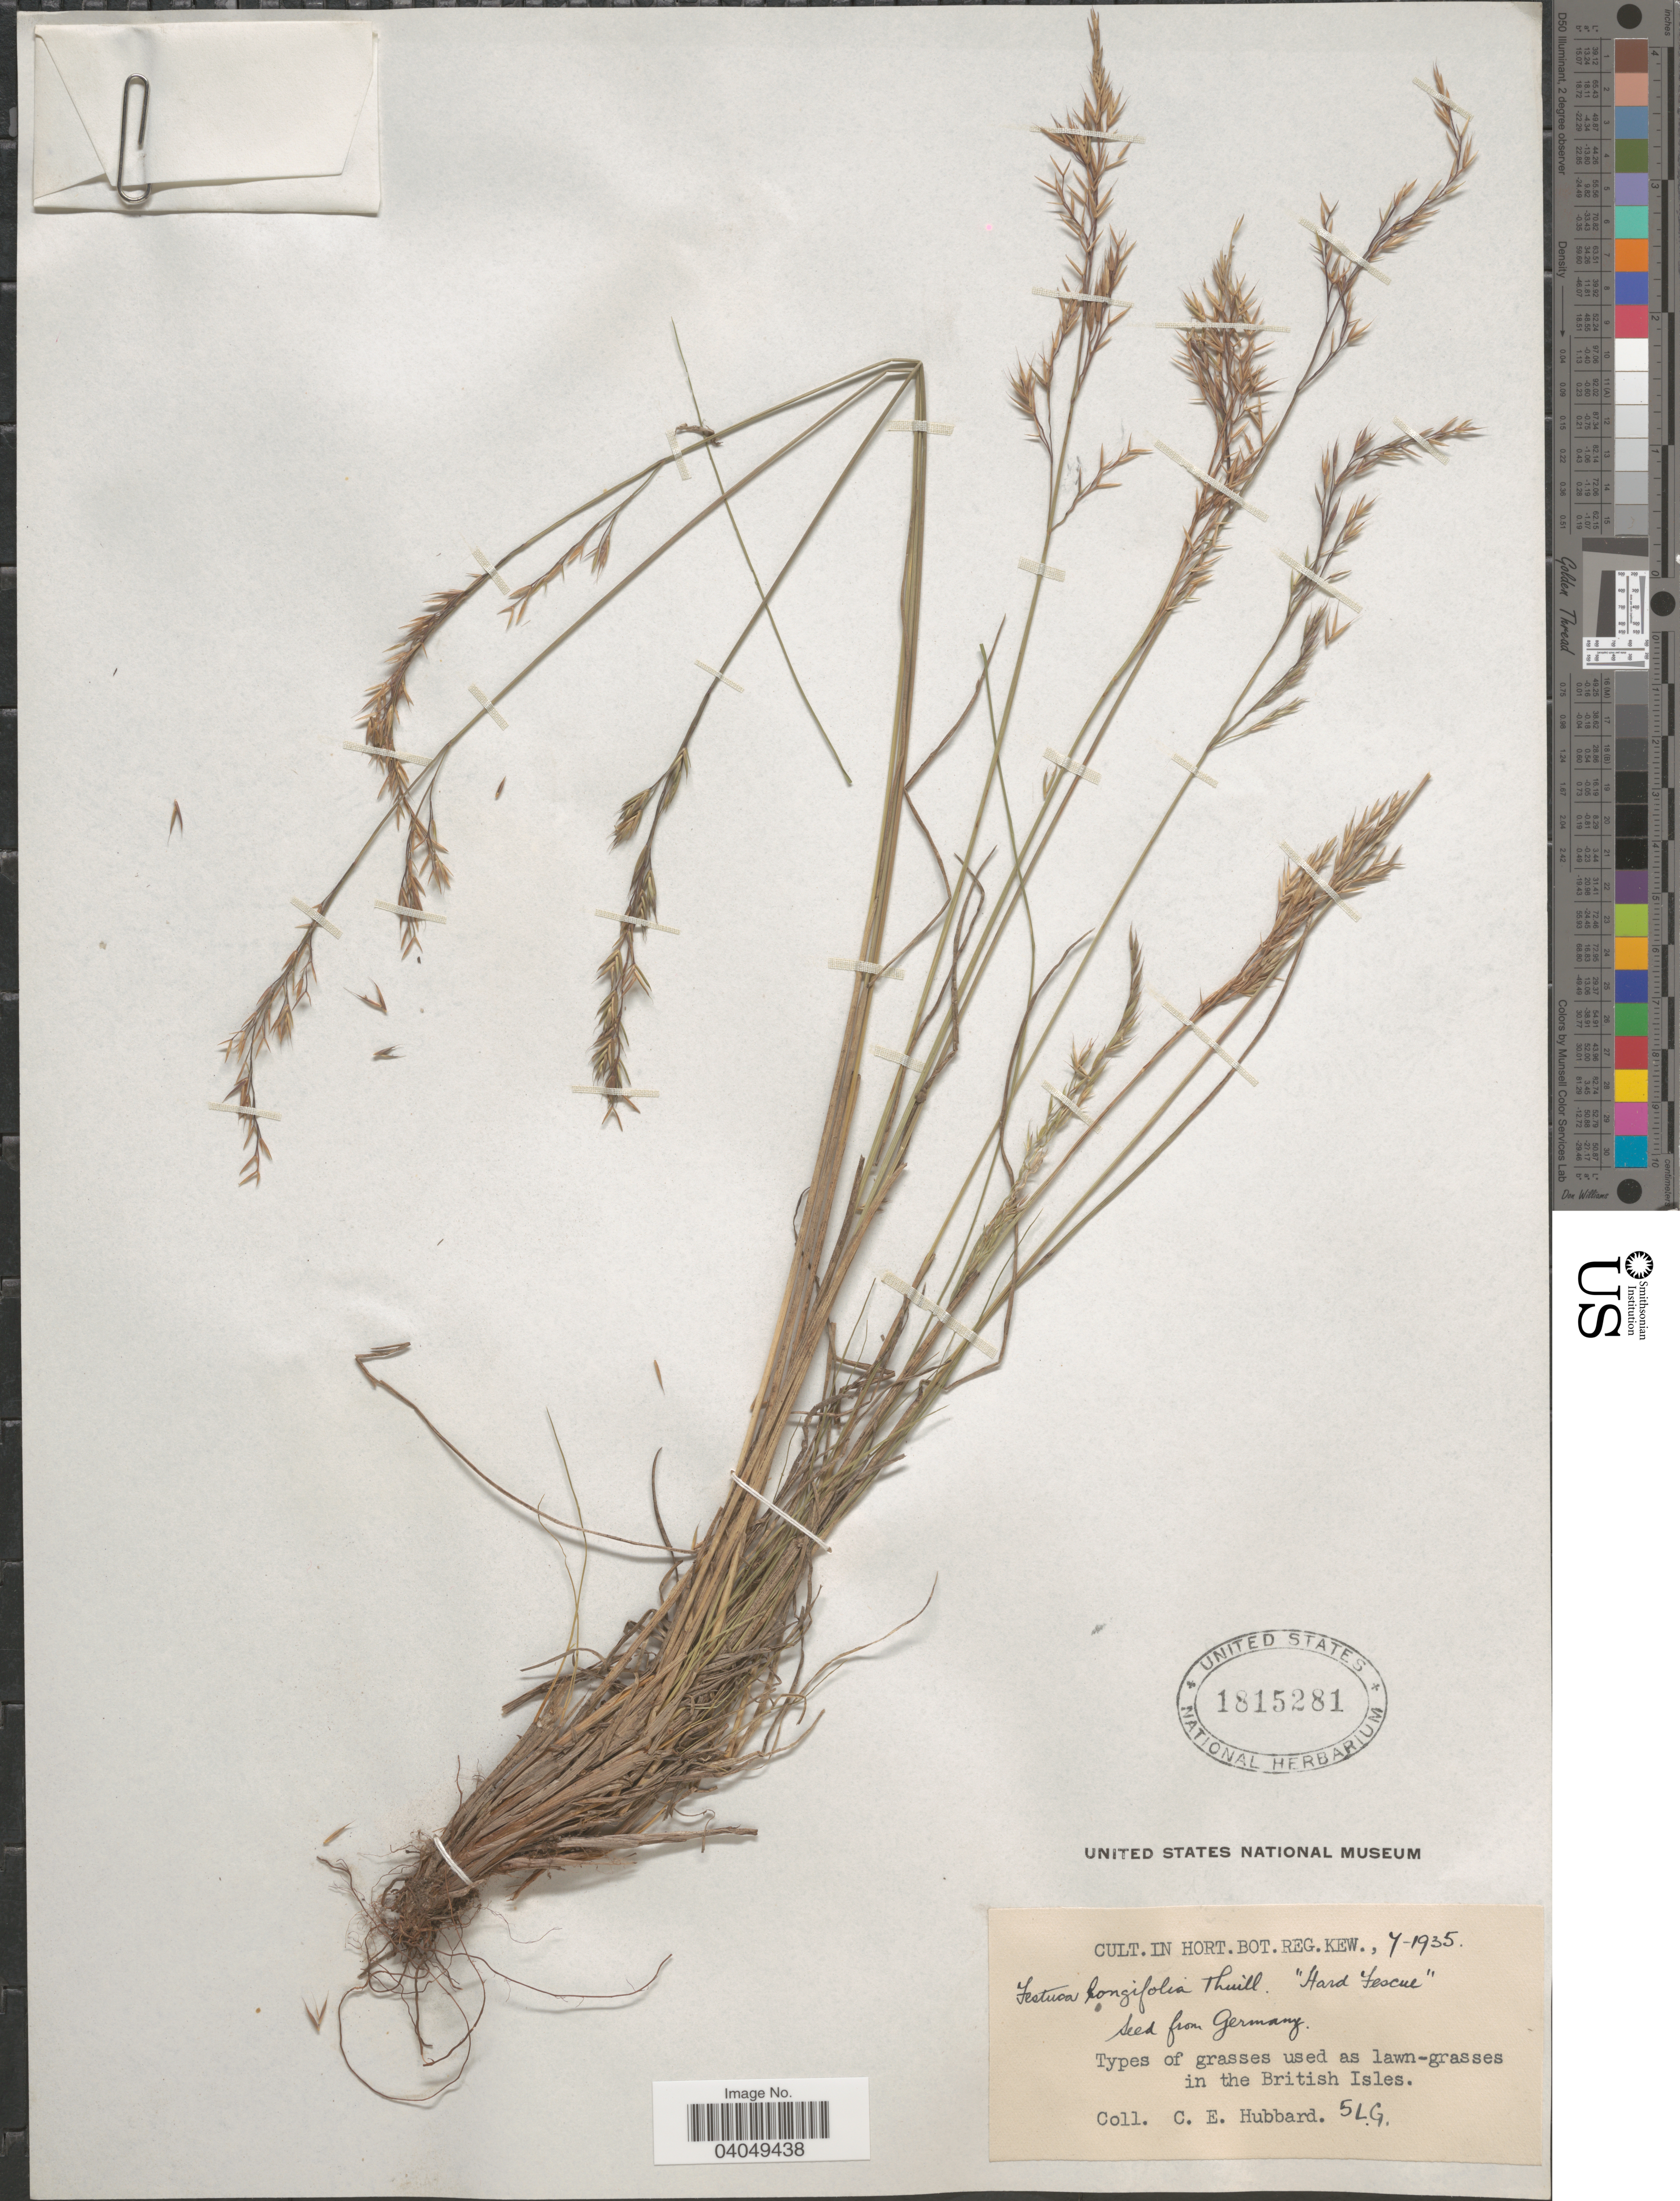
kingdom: Plantae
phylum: Tracheophyta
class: Liliopsida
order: Poales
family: Poaceae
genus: Festuca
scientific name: Festuca longifolia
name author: Thuill.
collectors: C. E. Hubbard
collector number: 5LG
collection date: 1935-07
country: United Kingdom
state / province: England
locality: In Hort. Bot. Reg. Kew.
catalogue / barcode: US 1815281